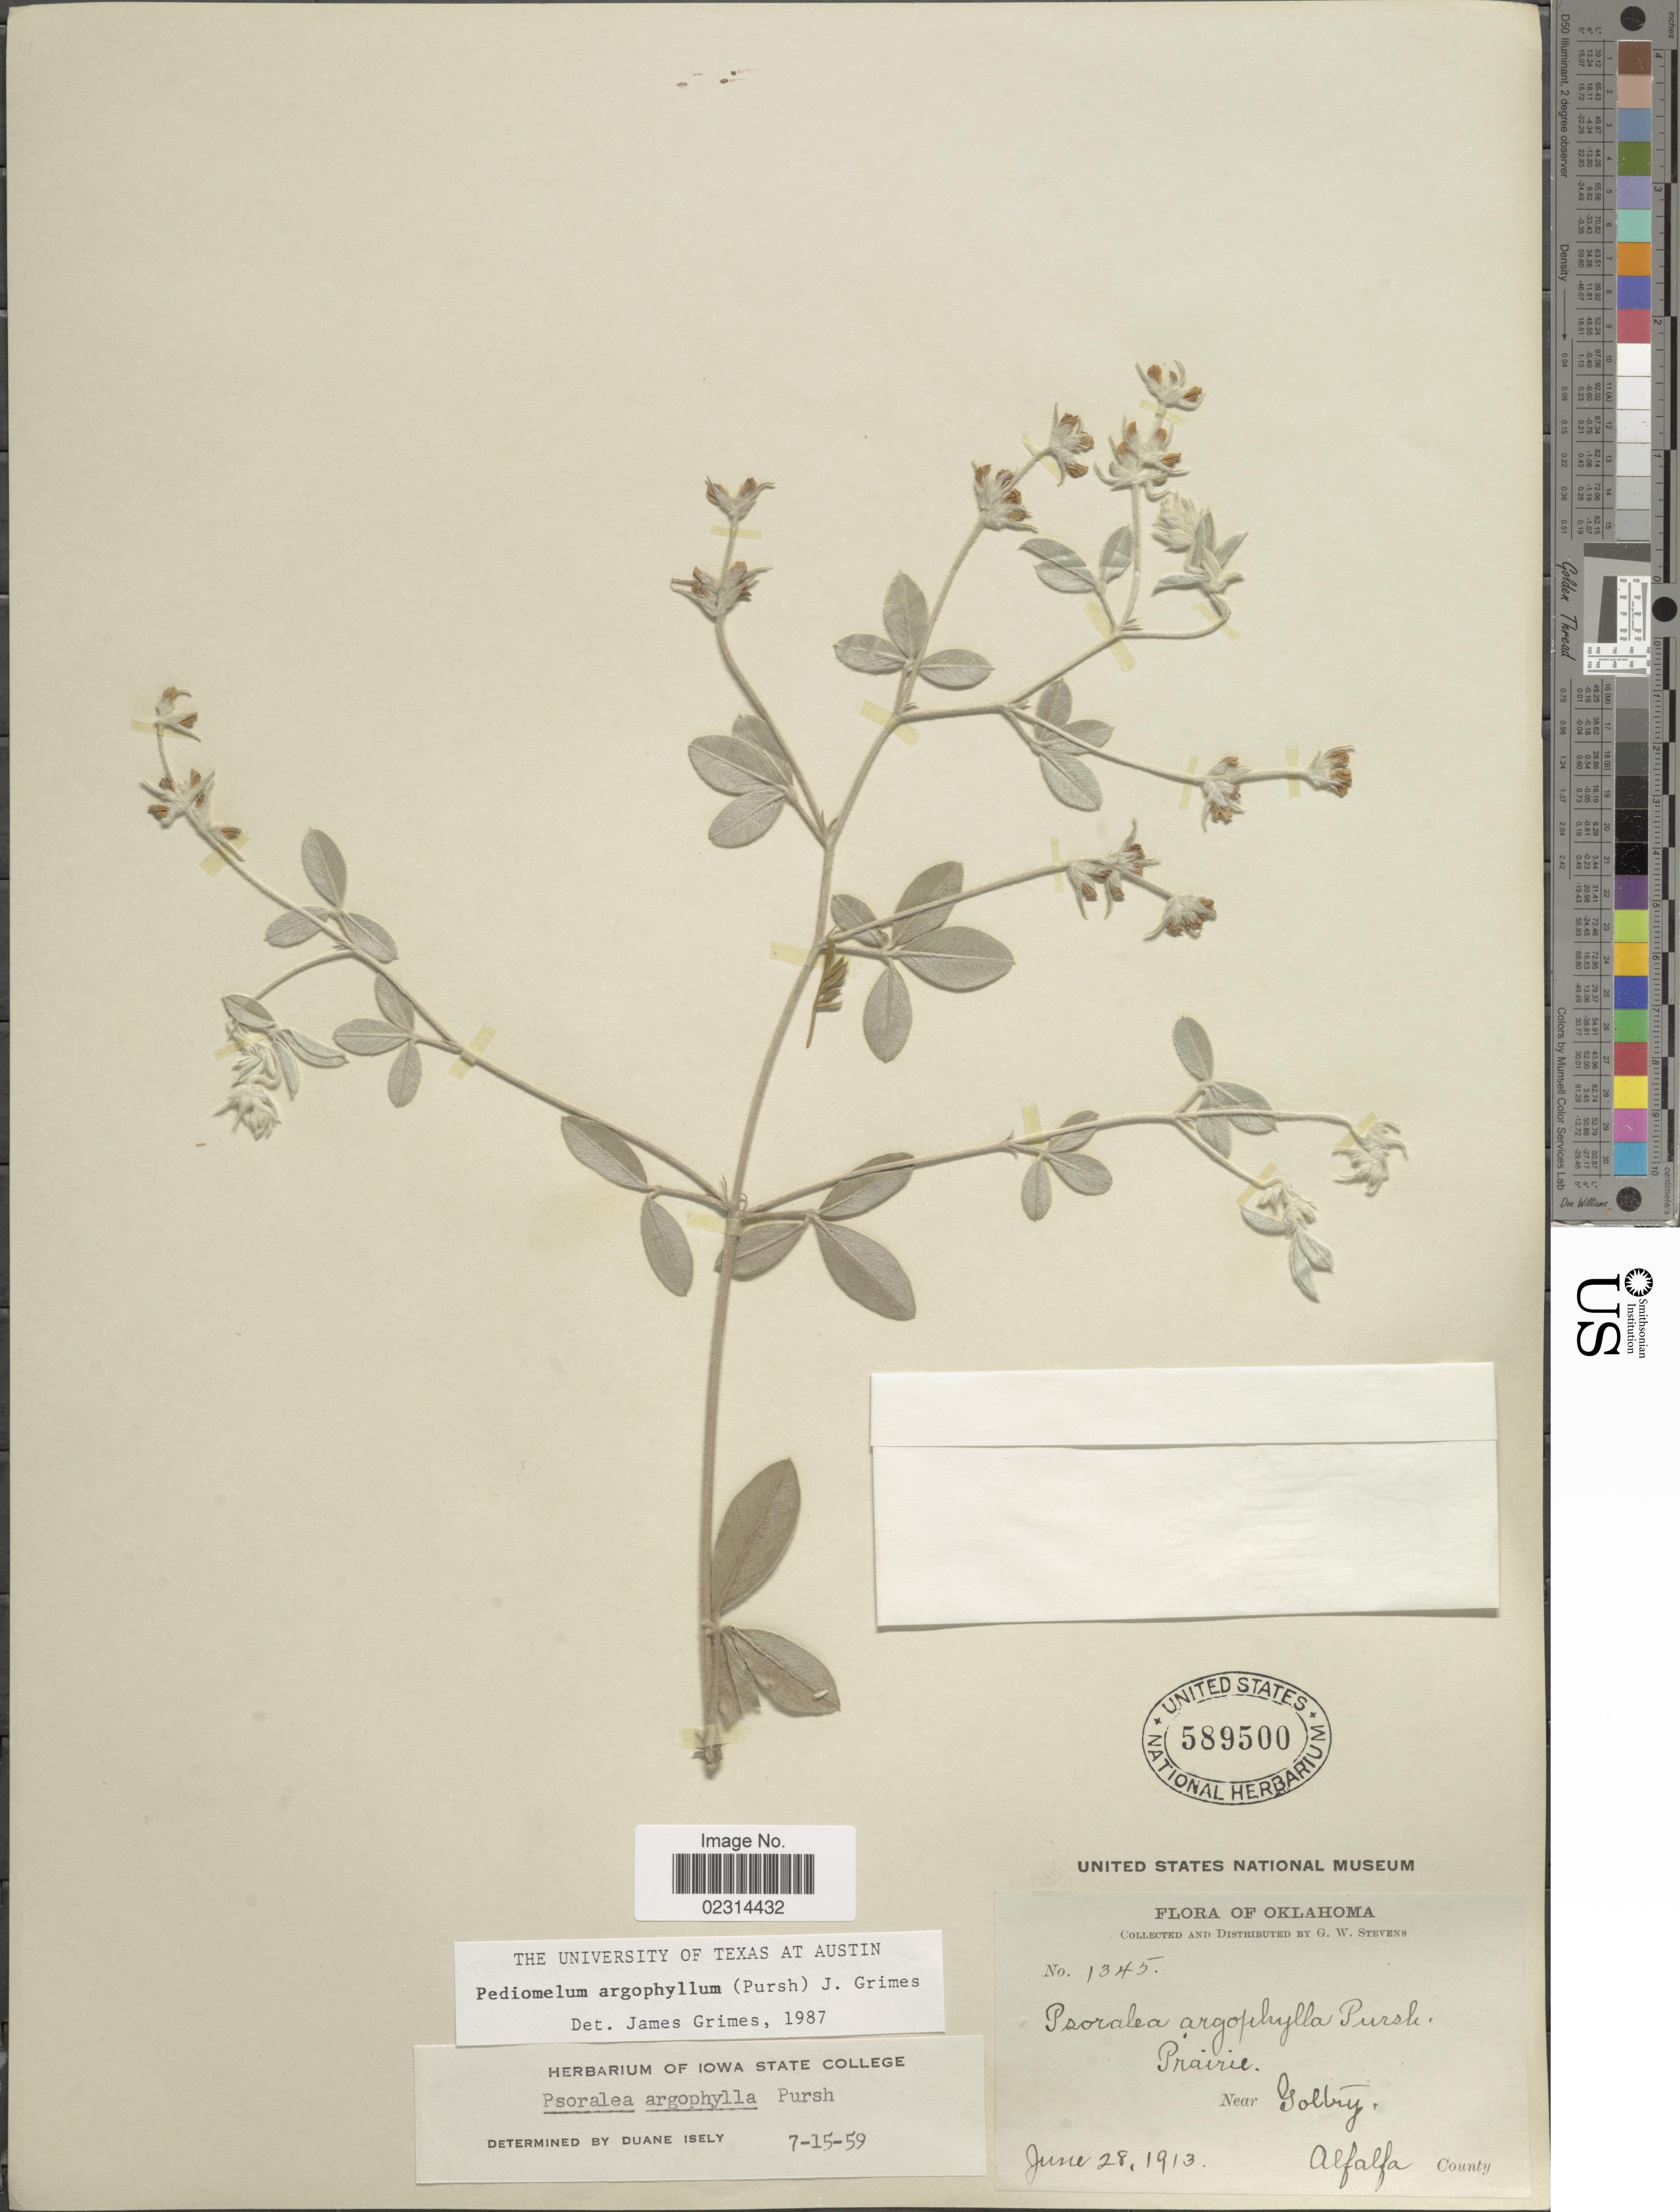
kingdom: Plantae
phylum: Tracheophyta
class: Magnoliopsida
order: Fabales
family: Fabaceae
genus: Pediomelum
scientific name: Pediomelum argophyllum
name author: (Pursh) J.W. Grimes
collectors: G. W. Stevens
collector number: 1345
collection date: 1913-06-28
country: United States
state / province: Oklahoma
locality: Near Goltry, Alfalfa County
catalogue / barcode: US 589500